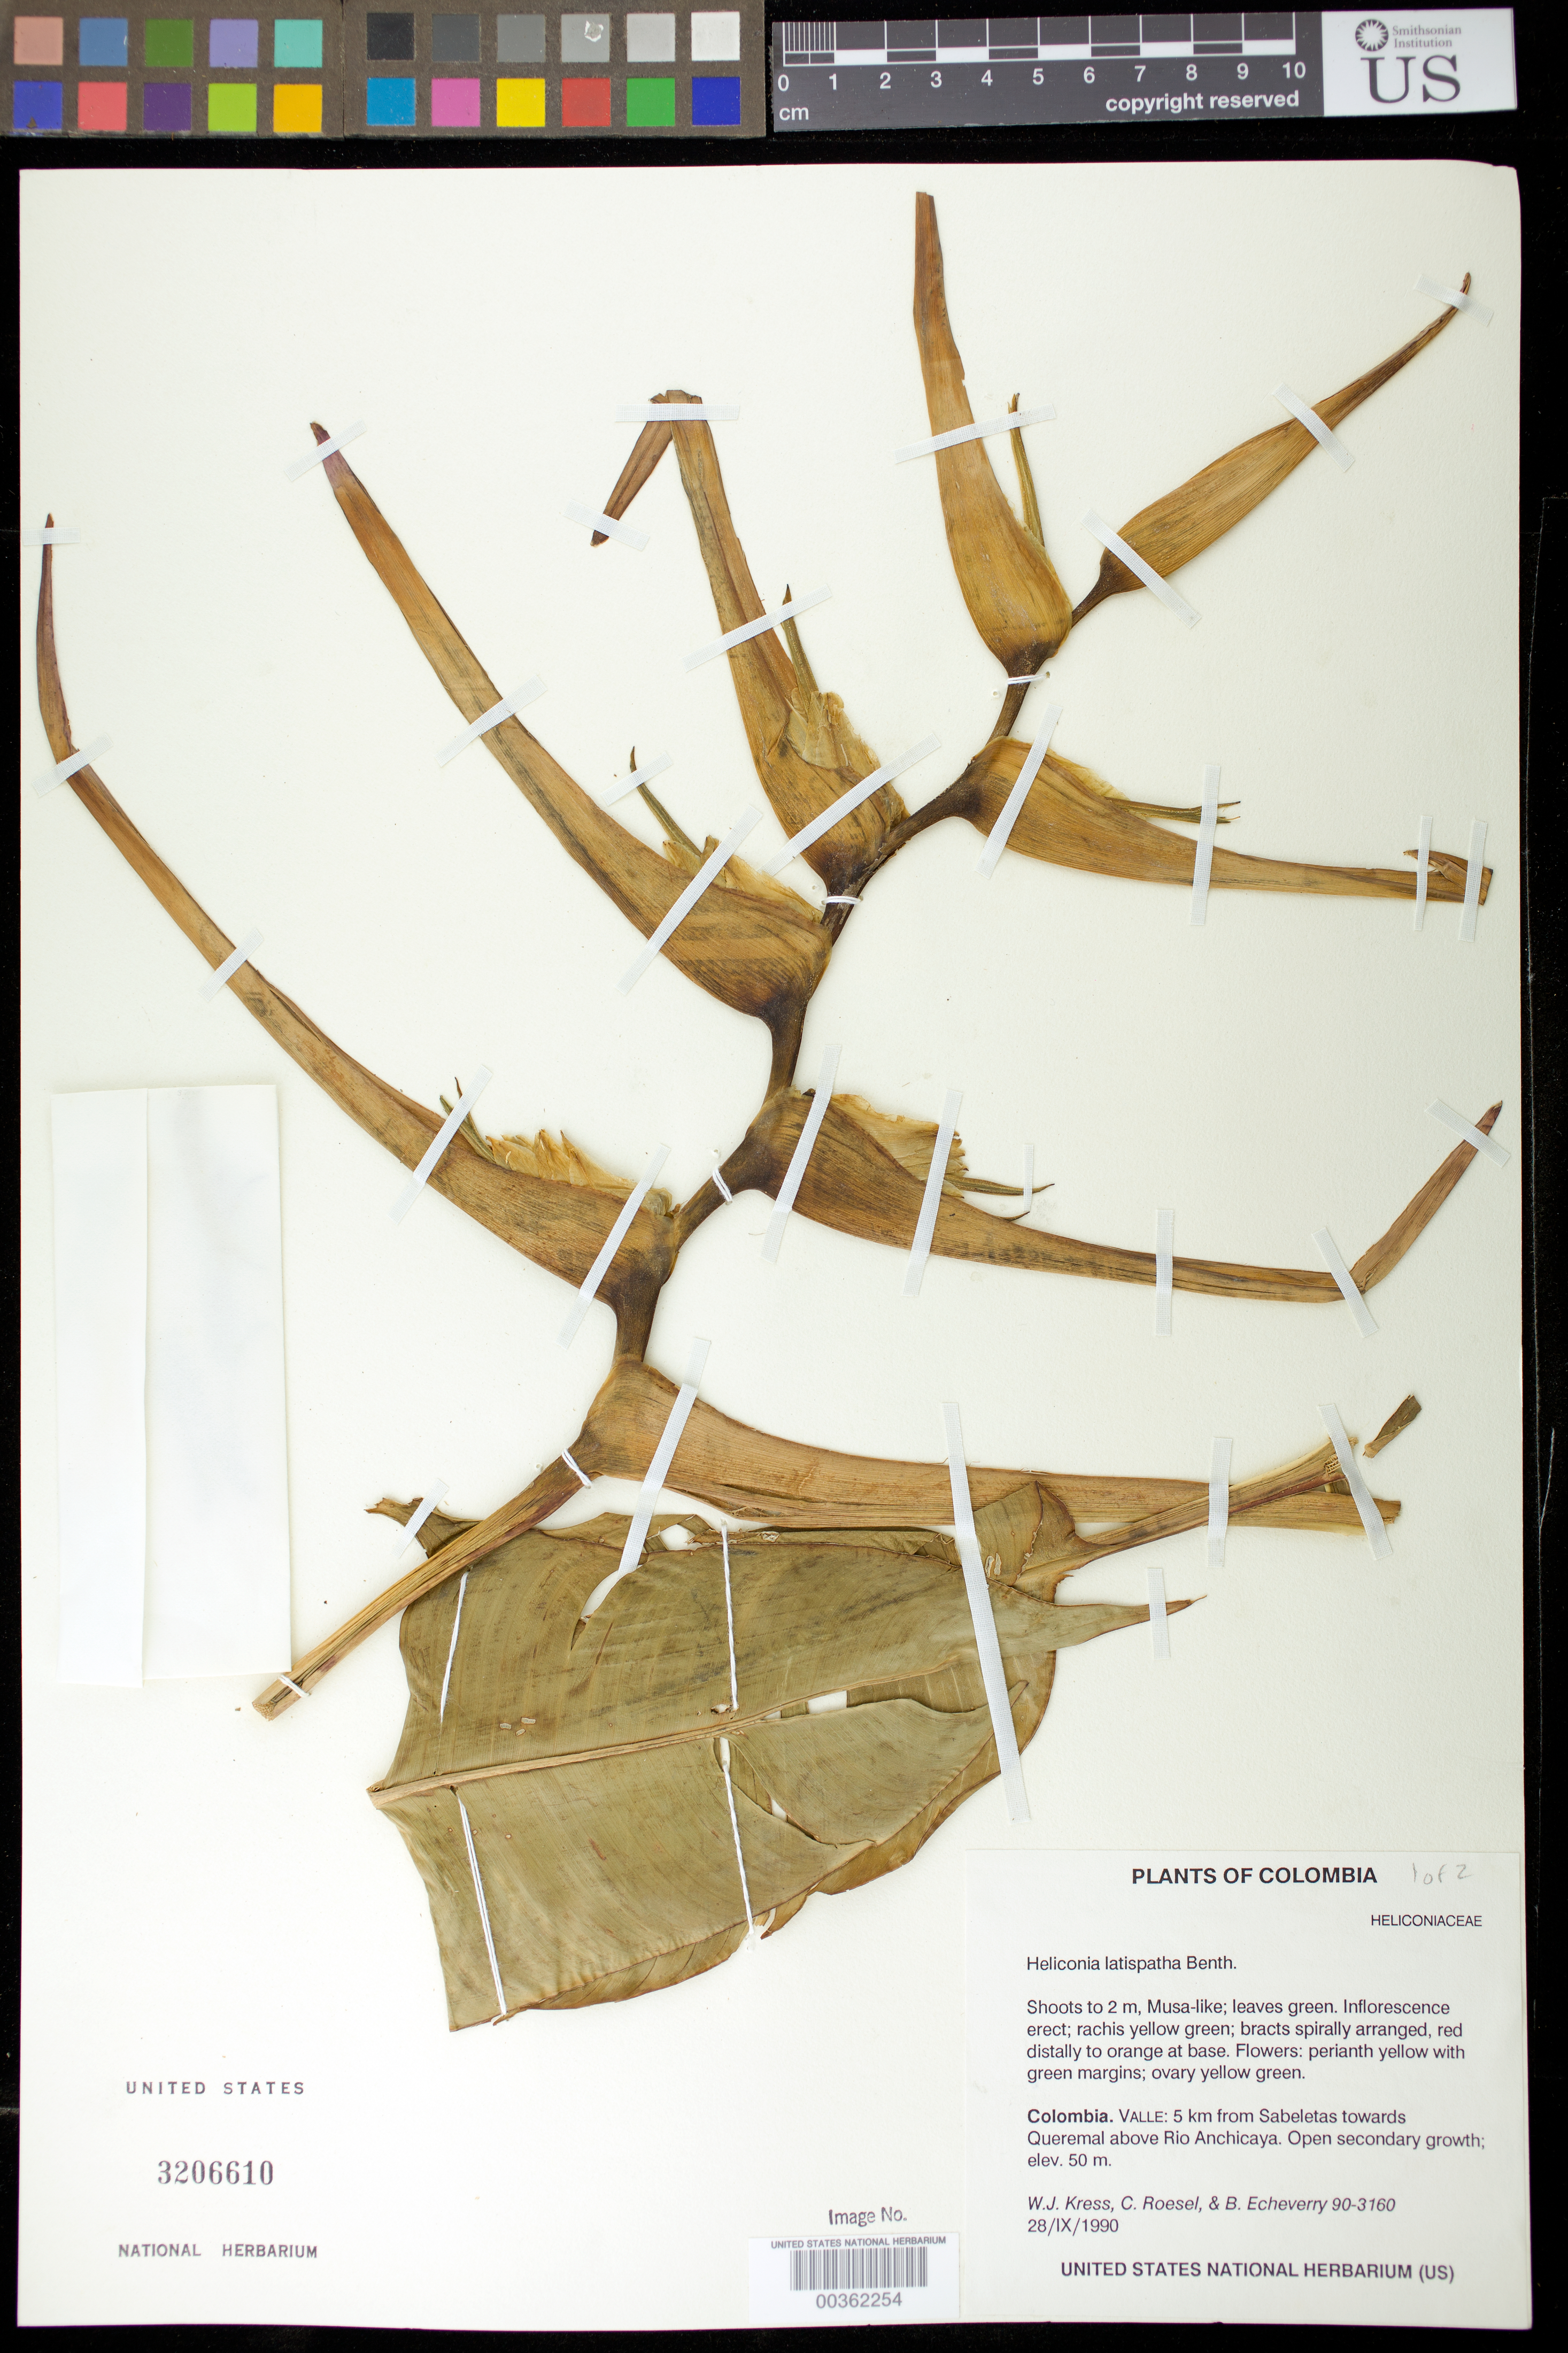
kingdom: Plantae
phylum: Tracheophyta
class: Liliopsida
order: Zingiberales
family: Heliconiaceae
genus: Heliconia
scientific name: Heliconia latispatha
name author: Benth.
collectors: W. J. Kress, C. S. Roesel & B. Echeverry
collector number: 90-3160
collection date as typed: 28 Sep 1990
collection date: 1990-09-28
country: Colombia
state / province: Valle del Cauca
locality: Valle: 5 km from Sabeletas towards Queremal above Rio Anchicaya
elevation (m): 50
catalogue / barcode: US 3206610